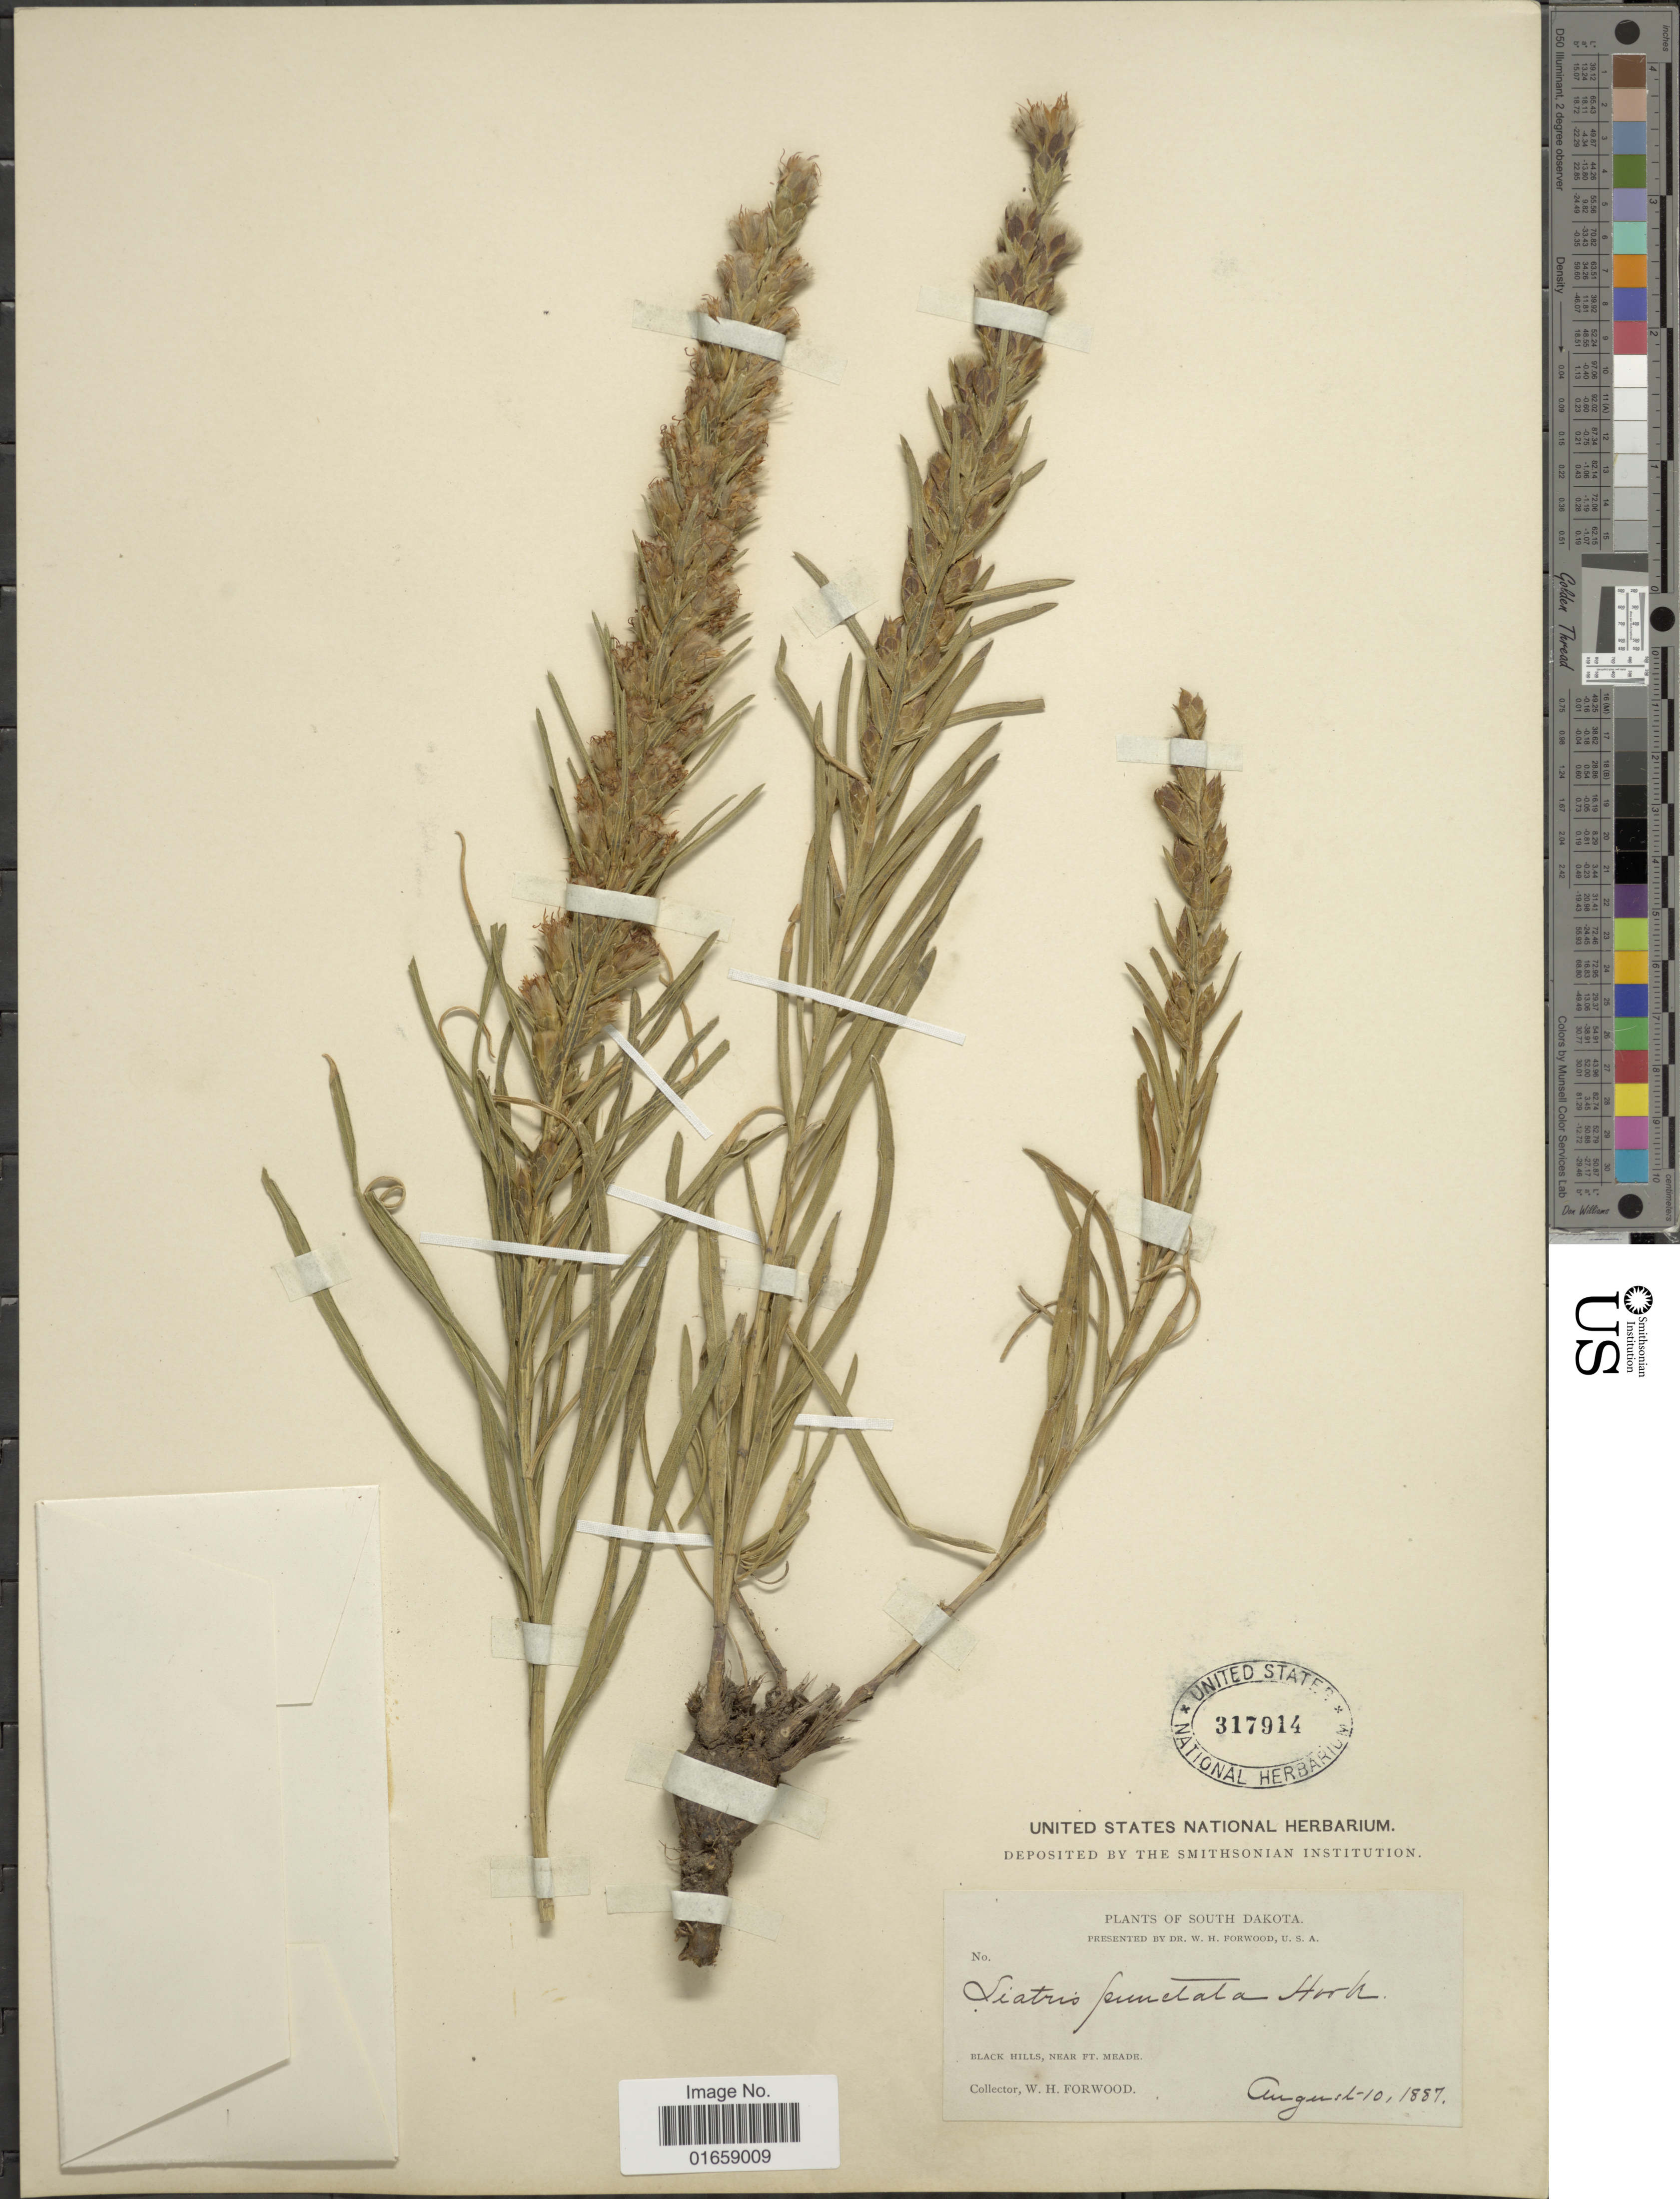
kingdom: Plantae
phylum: Tracheophyta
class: Magnoliopsida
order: Asterales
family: Asteraceae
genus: Liatris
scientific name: Liatris punctata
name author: Hook.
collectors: W. Forwood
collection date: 1887-08-10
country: United States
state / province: South Dakota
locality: Black Hills, Near Ft. Meade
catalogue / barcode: US 317914